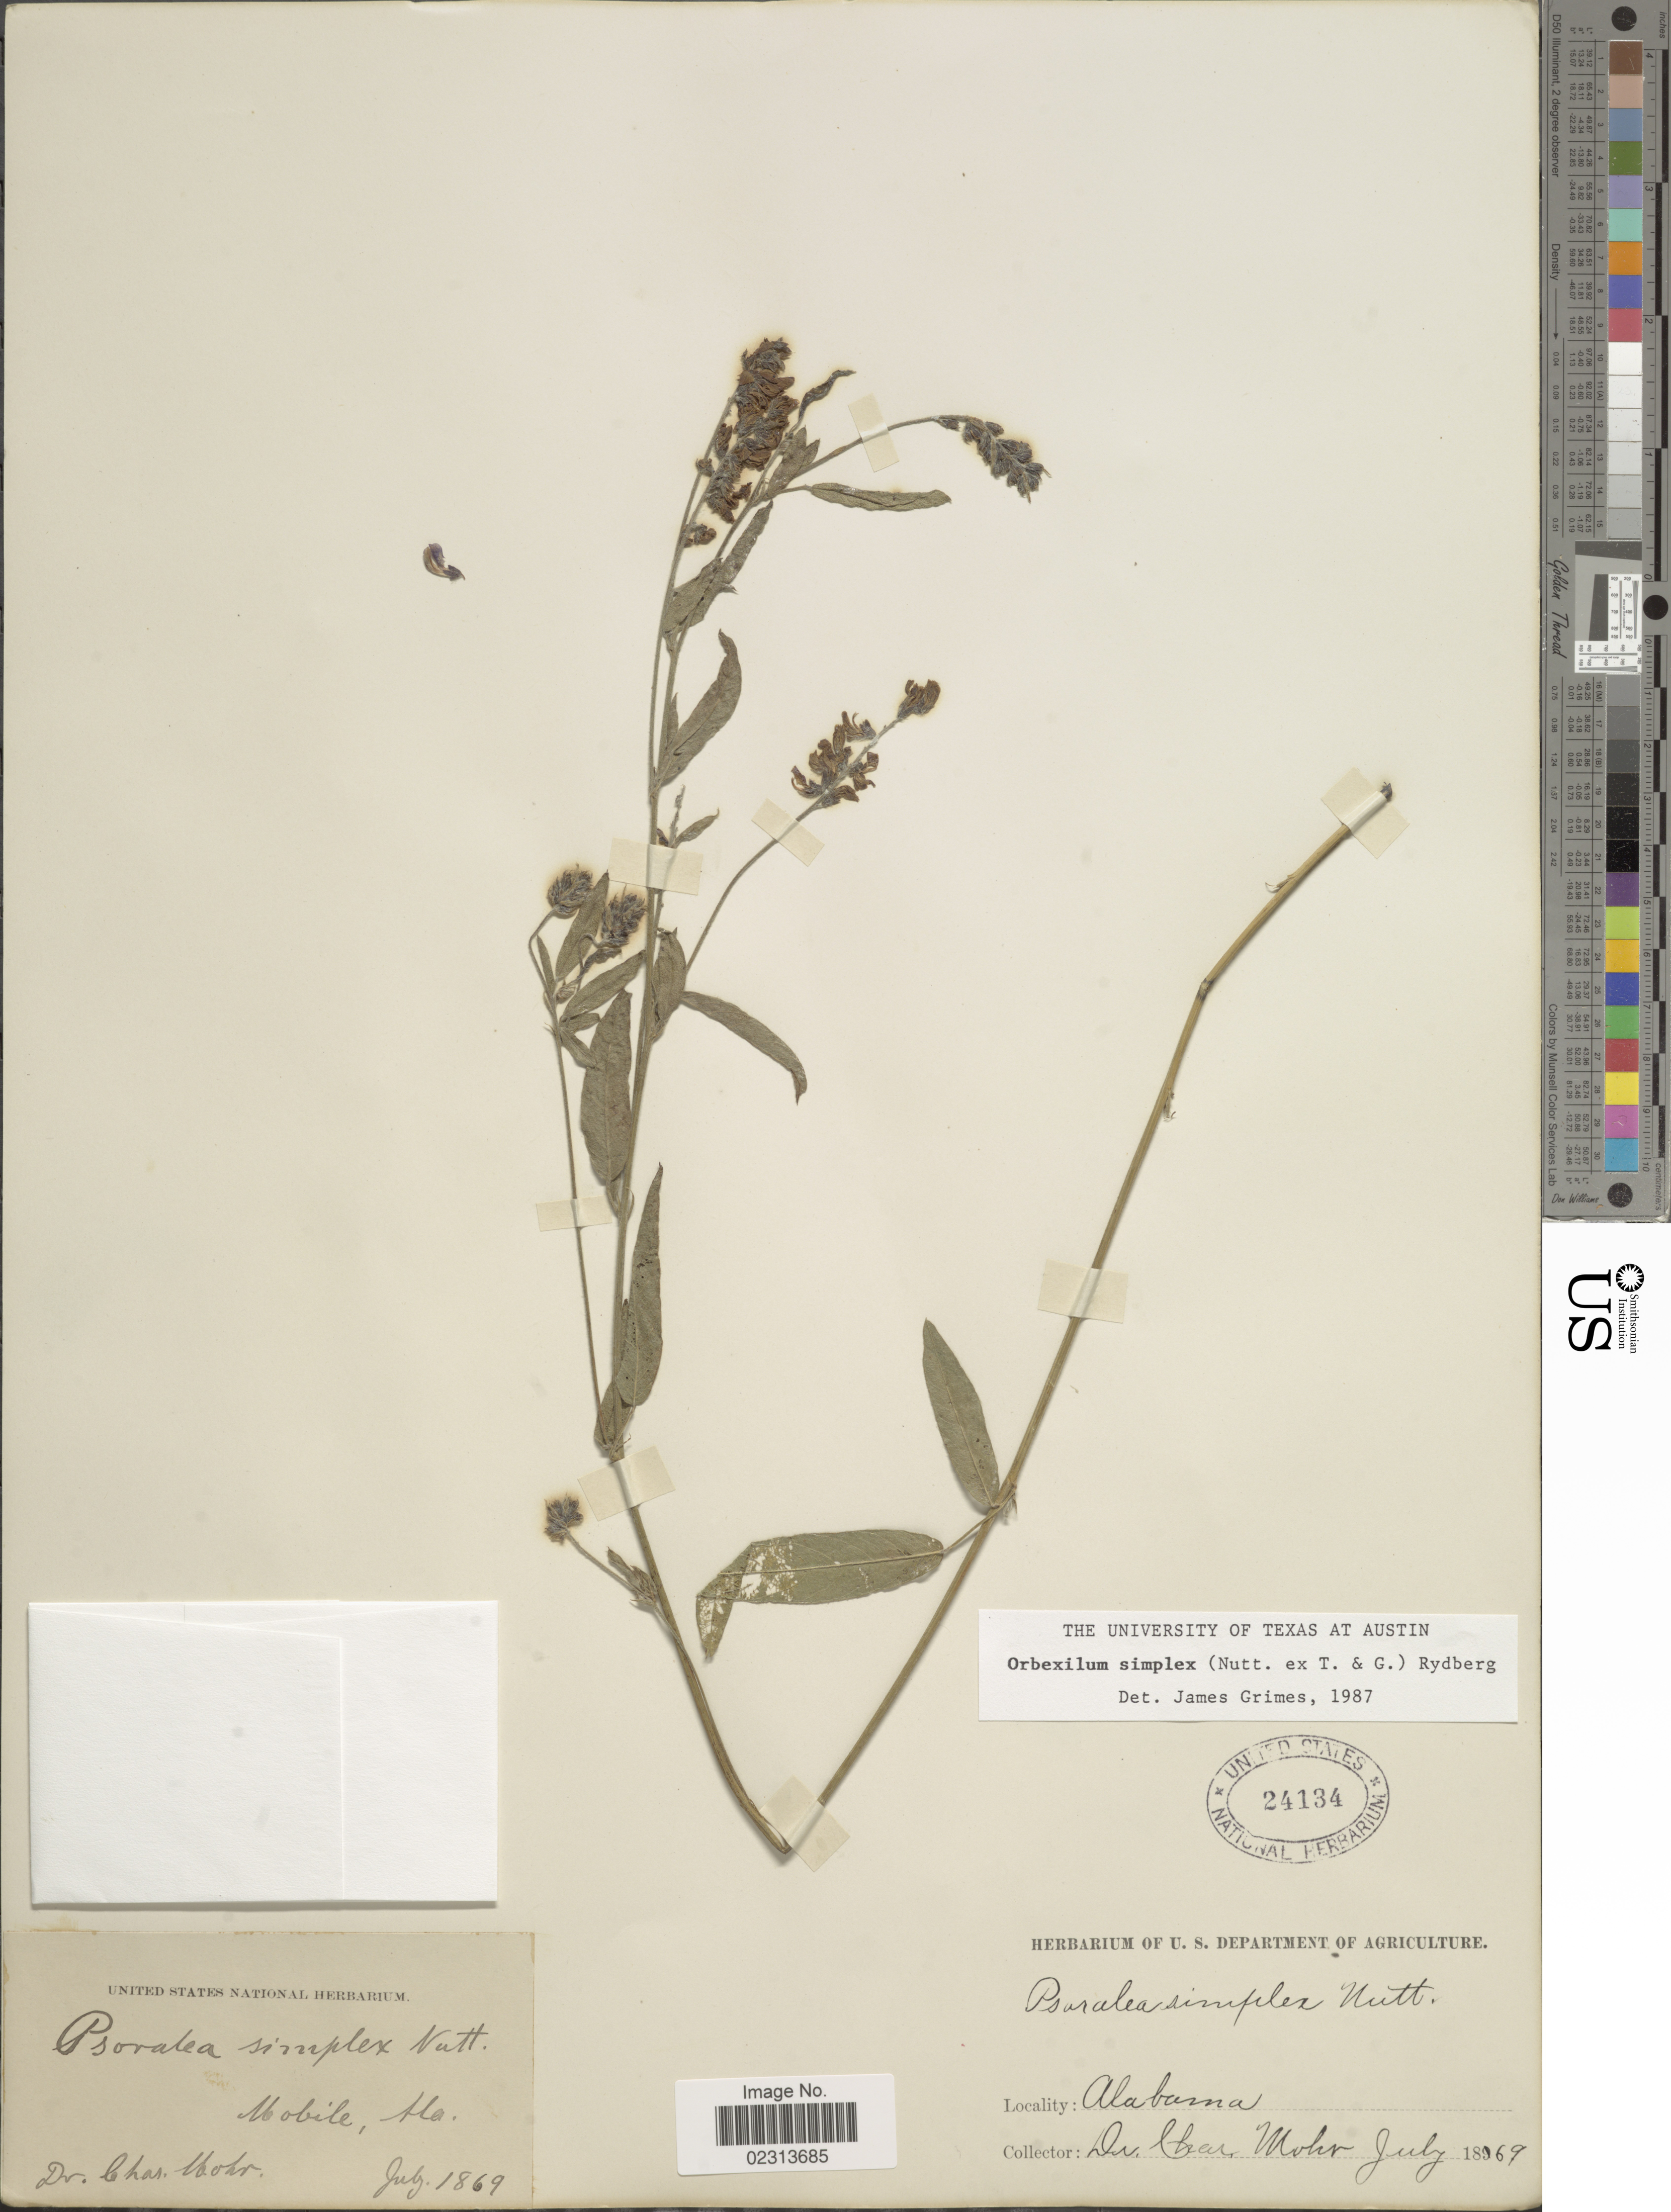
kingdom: Plantae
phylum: Tracheophyta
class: Magnoliopsida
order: Fabales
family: Fabaceae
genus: Orbexilum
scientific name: Orbexilum simplex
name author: (Nutt. ex Torr. & A. Gray) Rydb.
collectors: Mohr, C. T. (herbarium)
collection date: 1869-07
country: United States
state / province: Alabama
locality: Mobile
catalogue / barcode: US 24134